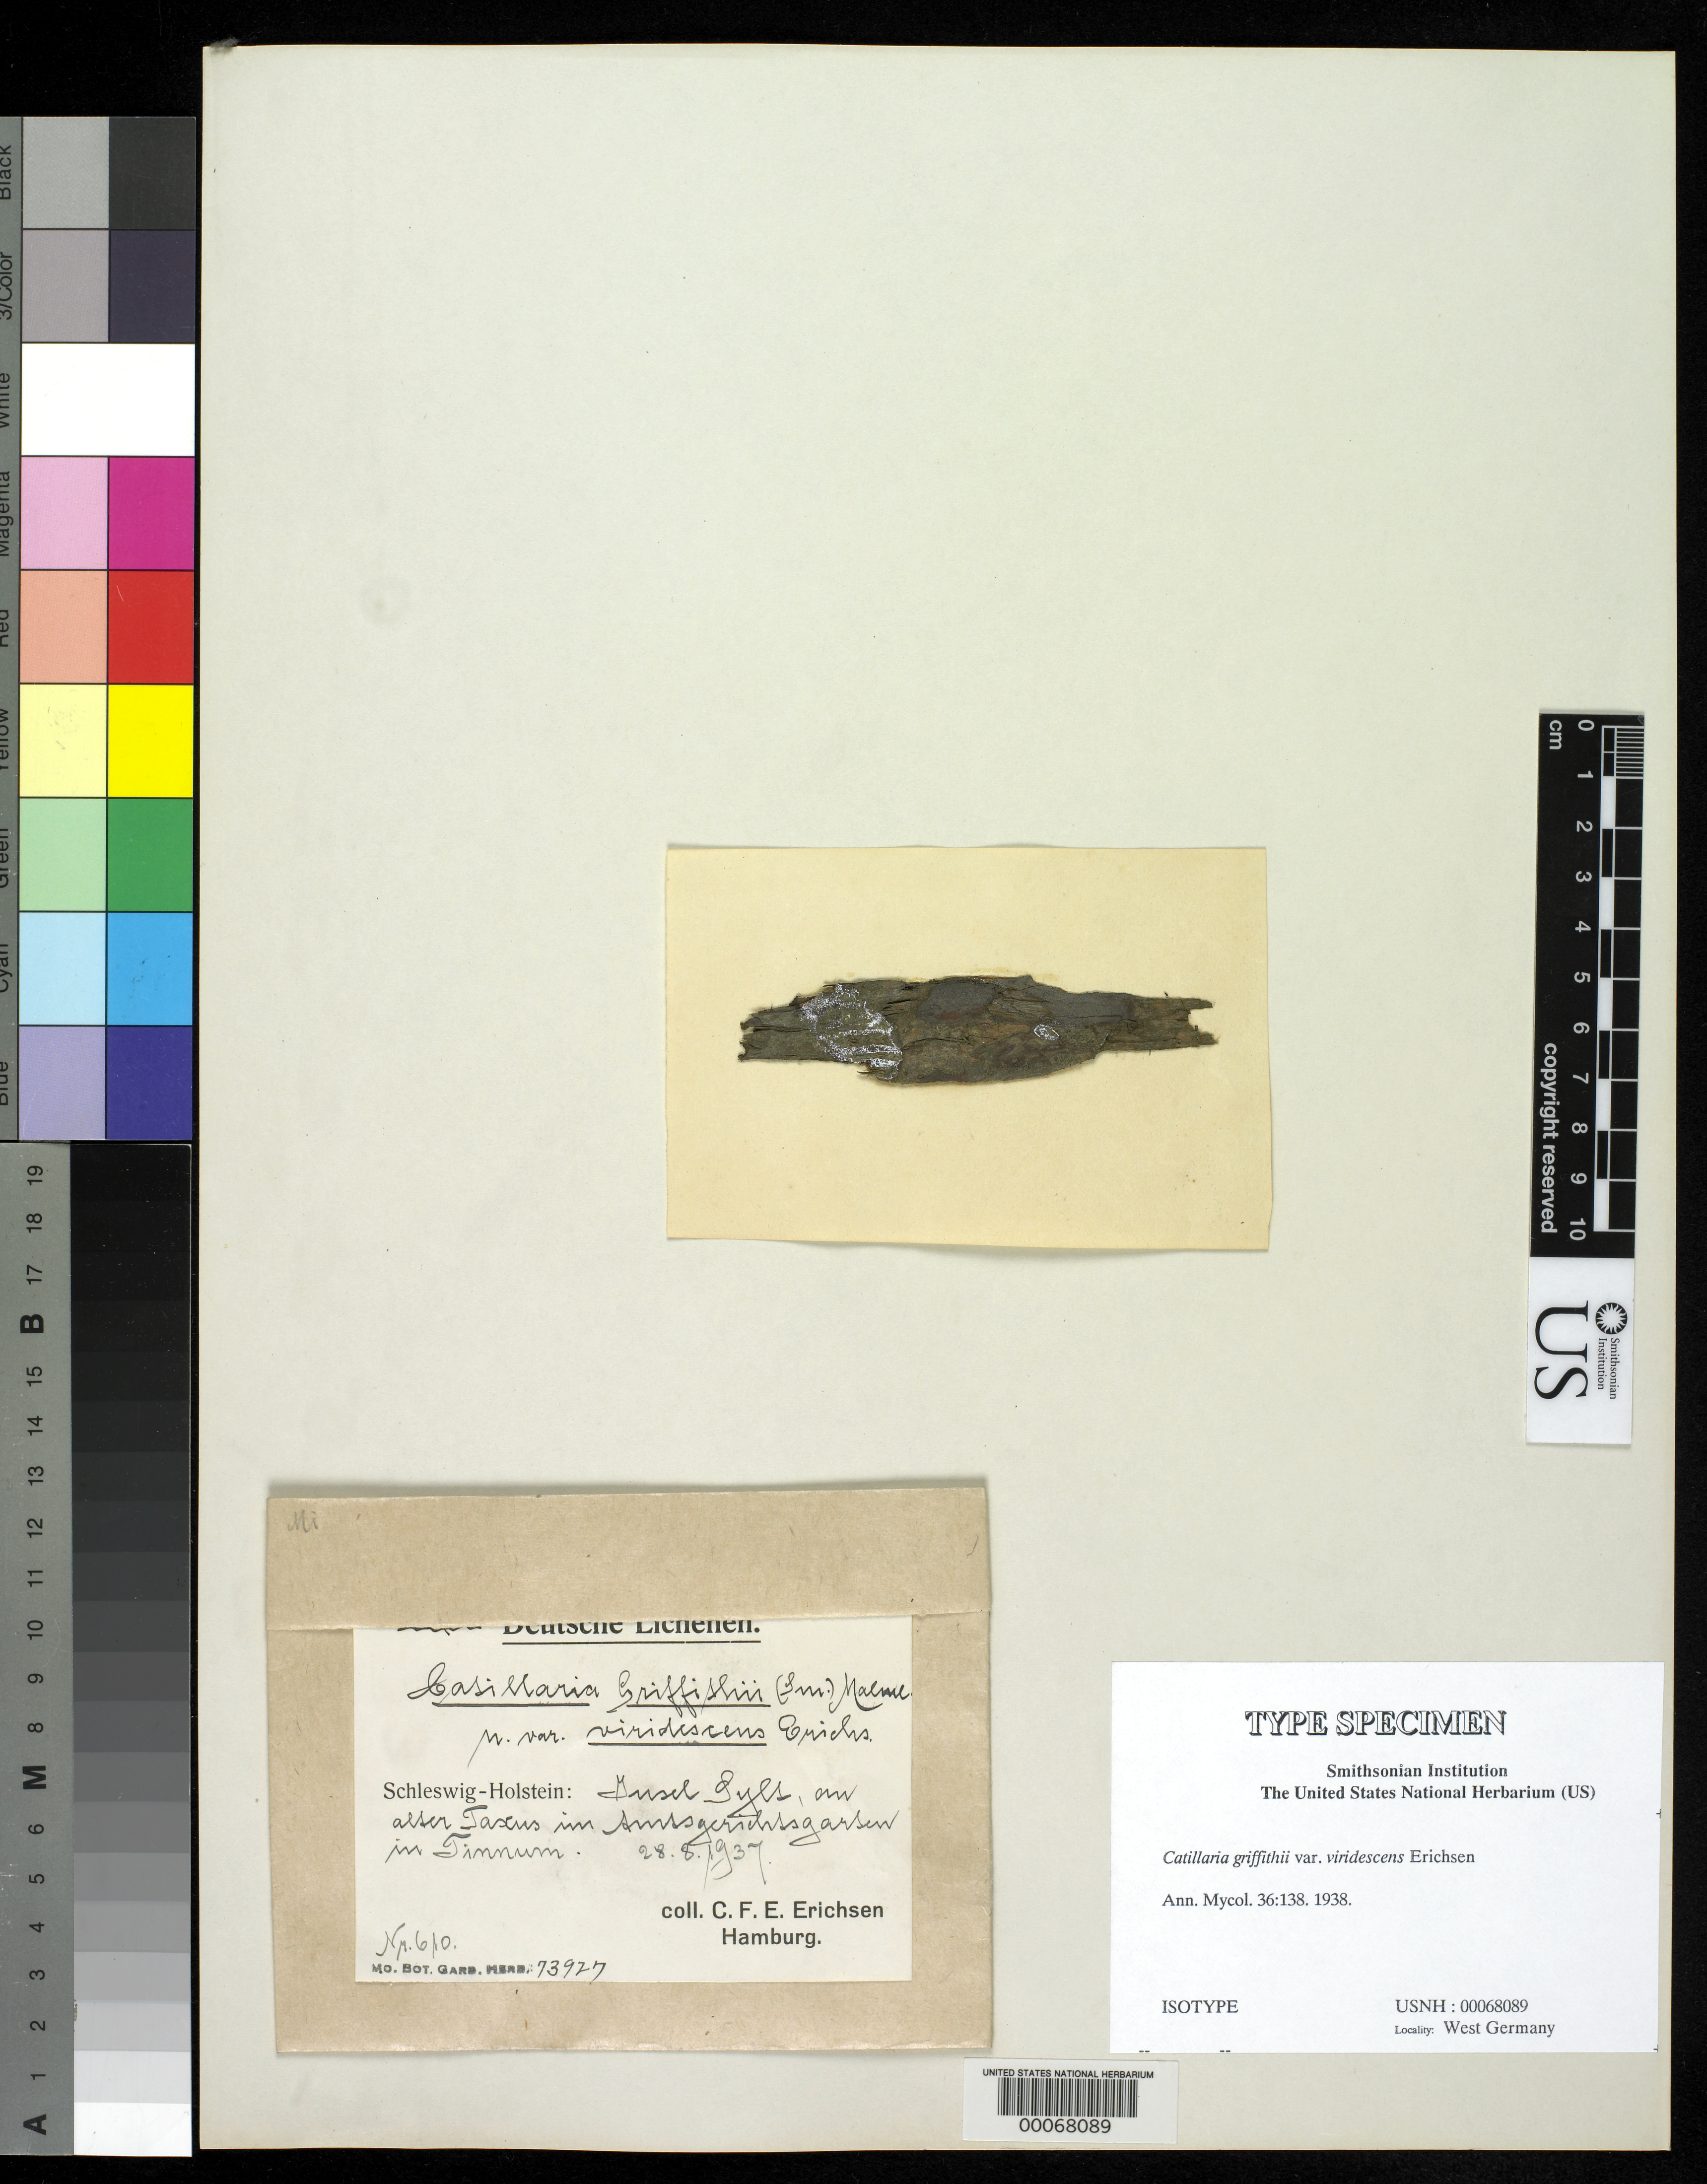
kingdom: Fungi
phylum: Ascomycota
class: Lecanoromycetes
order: Lecanorales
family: Catillariaceae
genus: Catillaria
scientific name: Catillaria griffithii var. viridescens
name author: Erichsen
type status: Isotype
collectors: C. F. E. Erichsen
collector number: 610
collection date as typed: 28 Aug 1937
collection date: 1937-08-28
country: Germany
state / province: Schleswig-Holstein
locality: Nordfriesische Insel Sylti, Tinnum, amtsgerichtsgarten. [North Frisian island of Sylt, Tinnum, district court garden.]